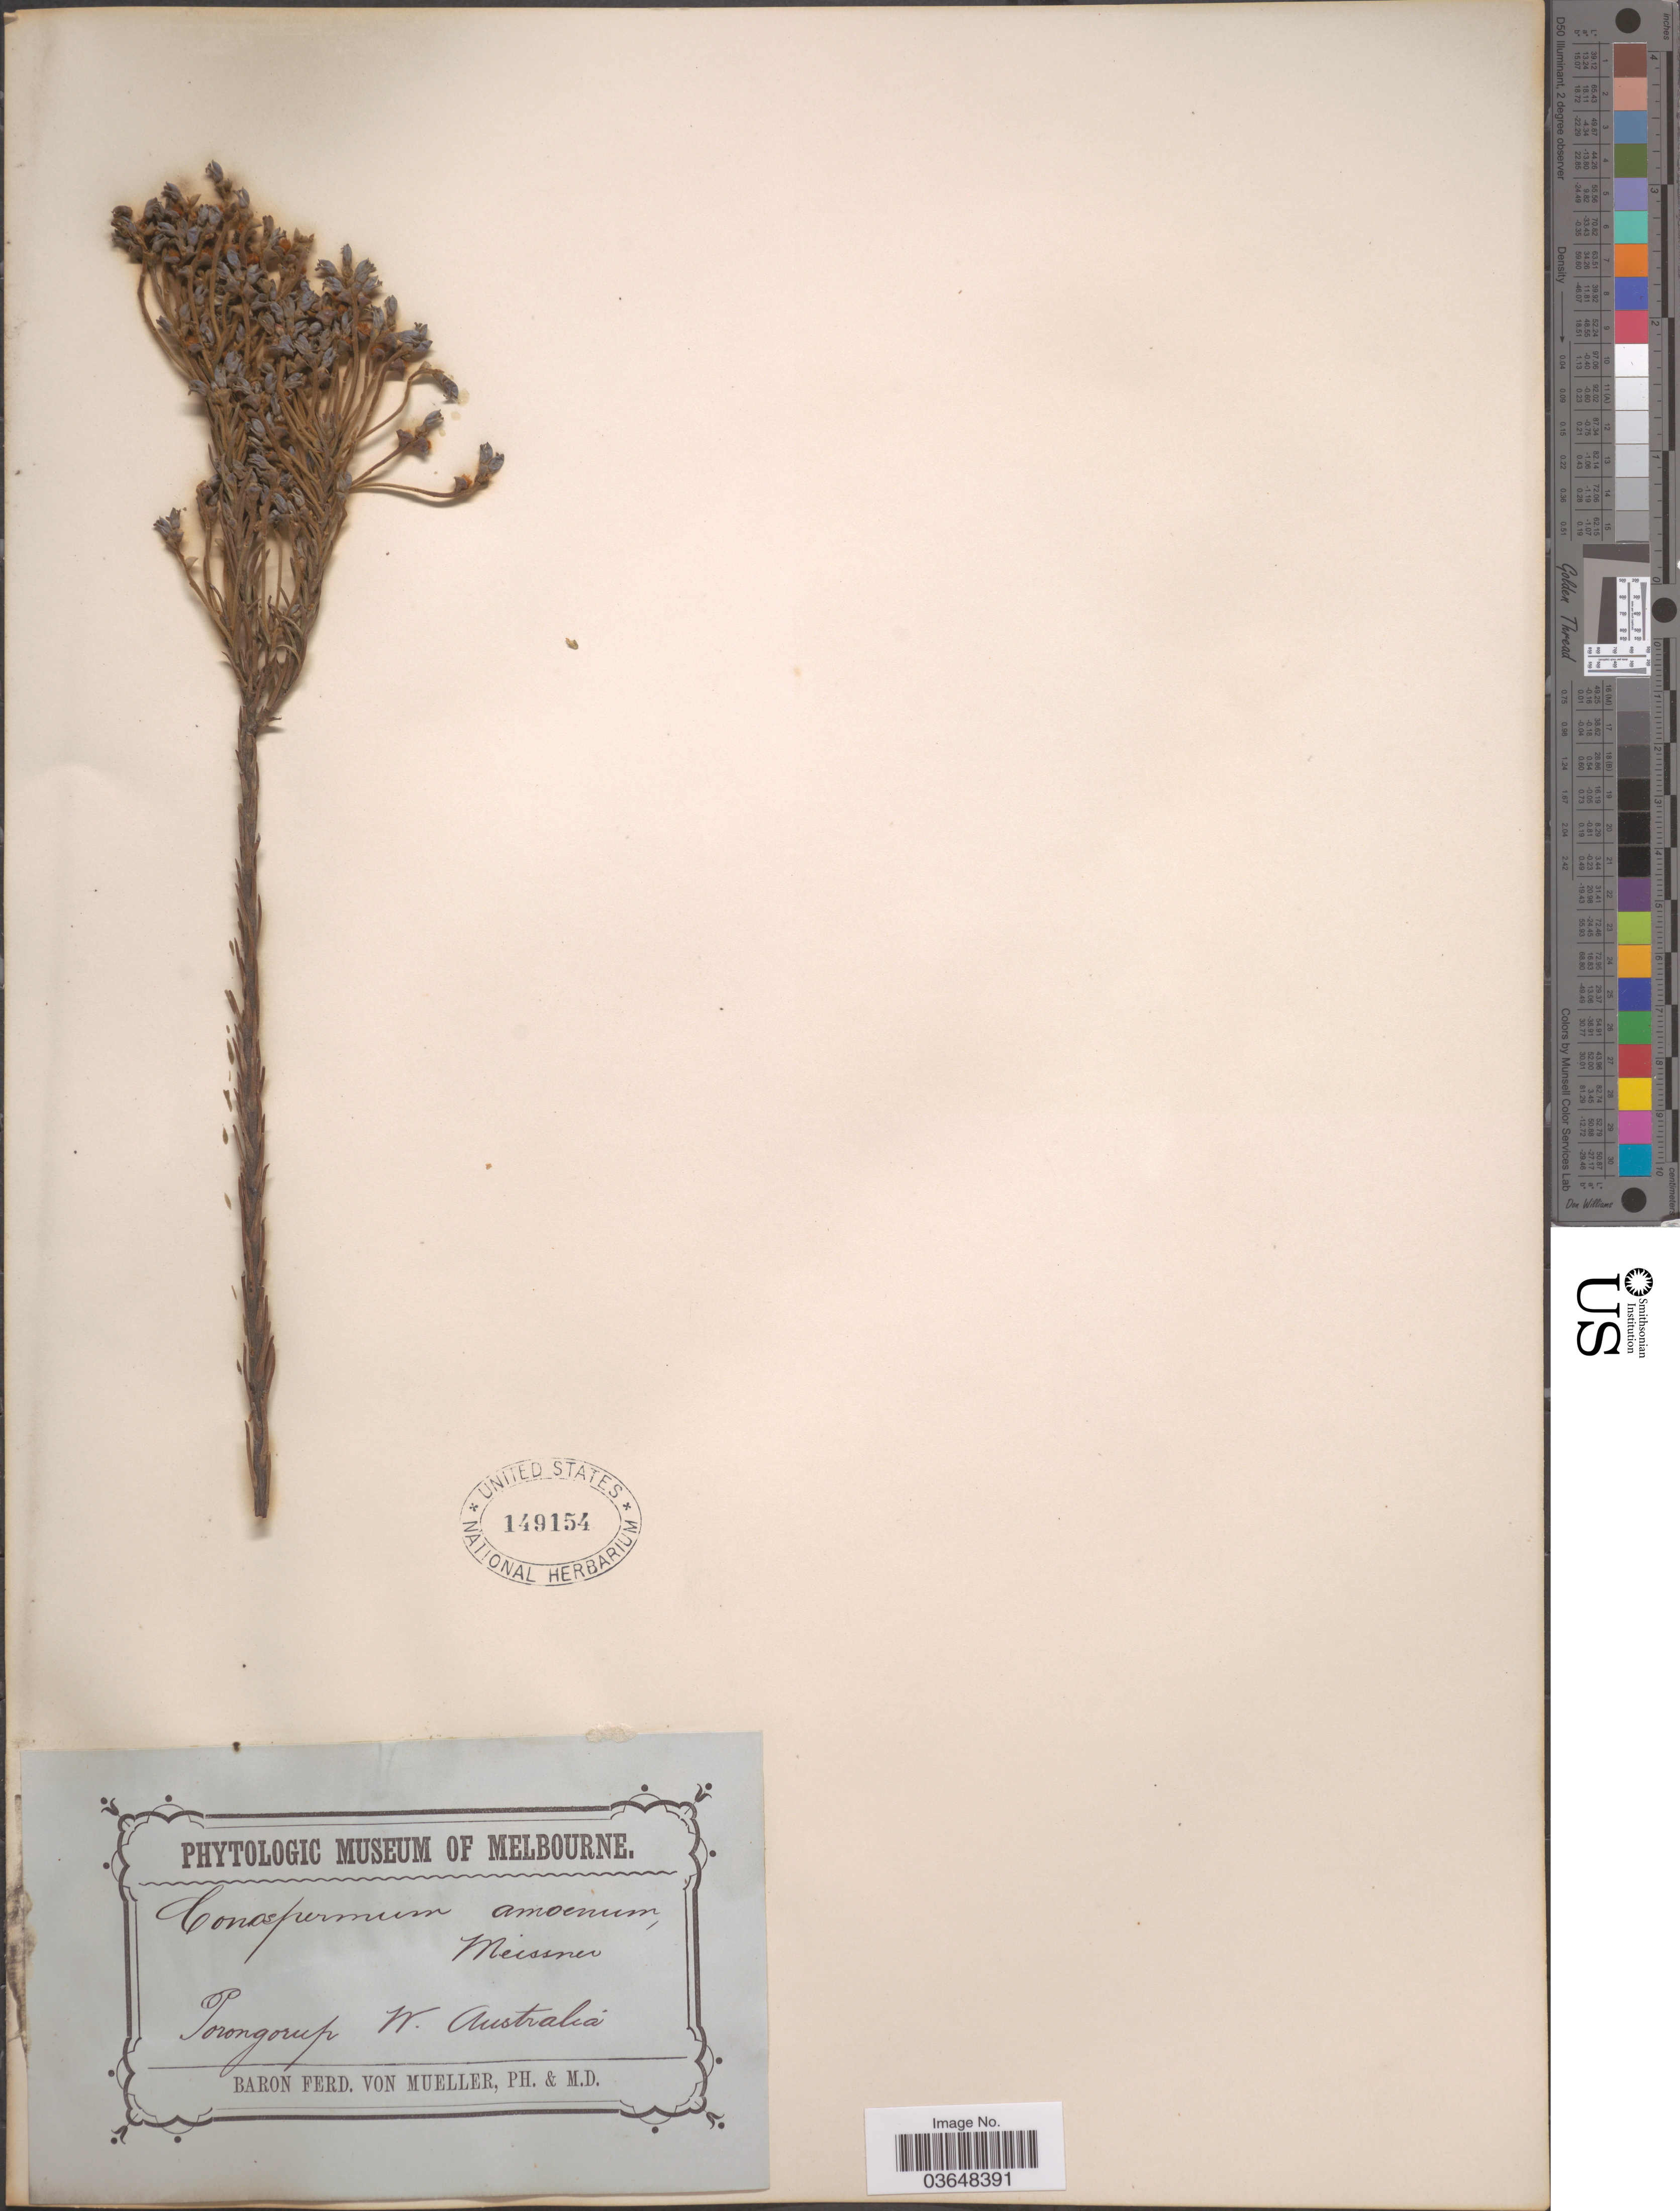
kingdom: Plantae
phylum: Tracheophyta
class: Magnoliopsida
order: Proteales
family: Proteaceae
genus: Conospermum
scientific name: Conospermum amoenum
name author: Meisn.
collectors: F. Mueller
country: Australia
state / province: Western Australia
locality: Porongorup W. Australia.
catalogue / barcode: US 149154